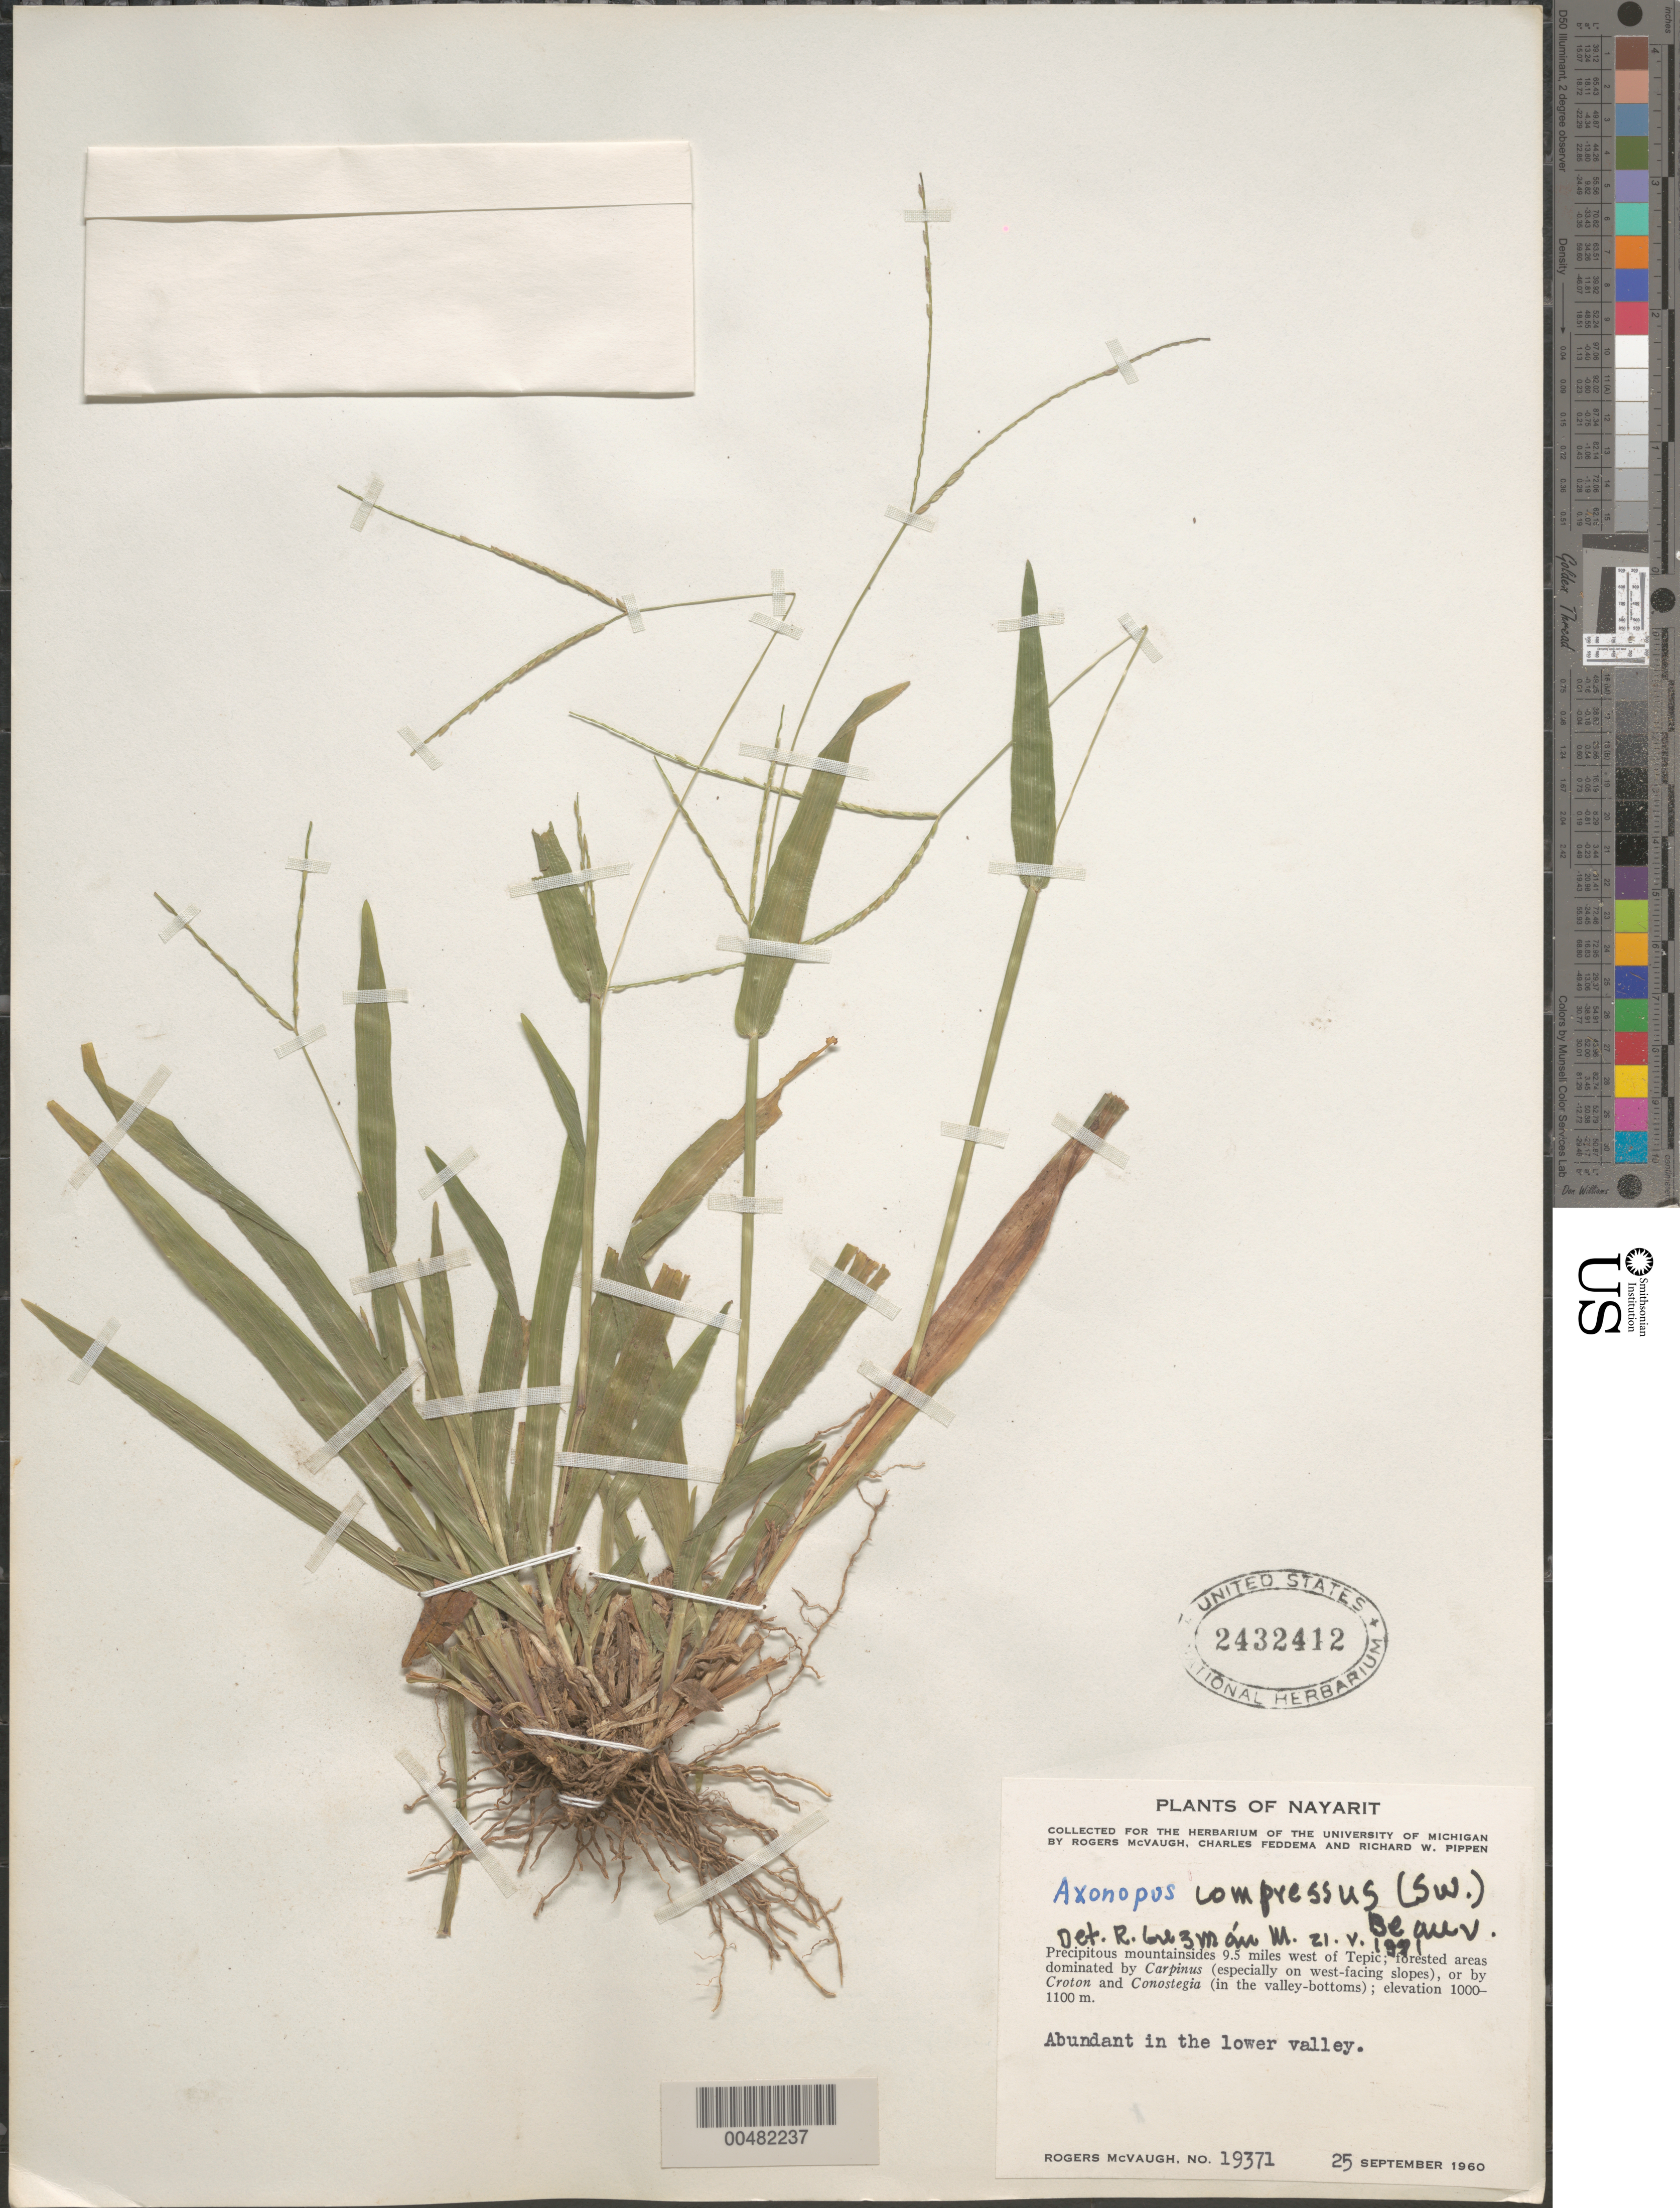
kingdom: Plantae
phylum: Tracheophyta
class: Liliopsida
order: Poales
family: Poaceae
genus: Axonopus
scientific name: Axonopus compressus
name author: (Sw.) P. Beauv.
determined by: Guzman-M., R.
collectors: R. McVaugh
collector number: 19371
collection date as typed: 25 Sep 1960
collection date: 1960-09-25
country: Mexico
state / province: Nayarit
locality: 9.5 mi W of Tepic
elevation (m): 1000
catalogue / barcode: US 2432412